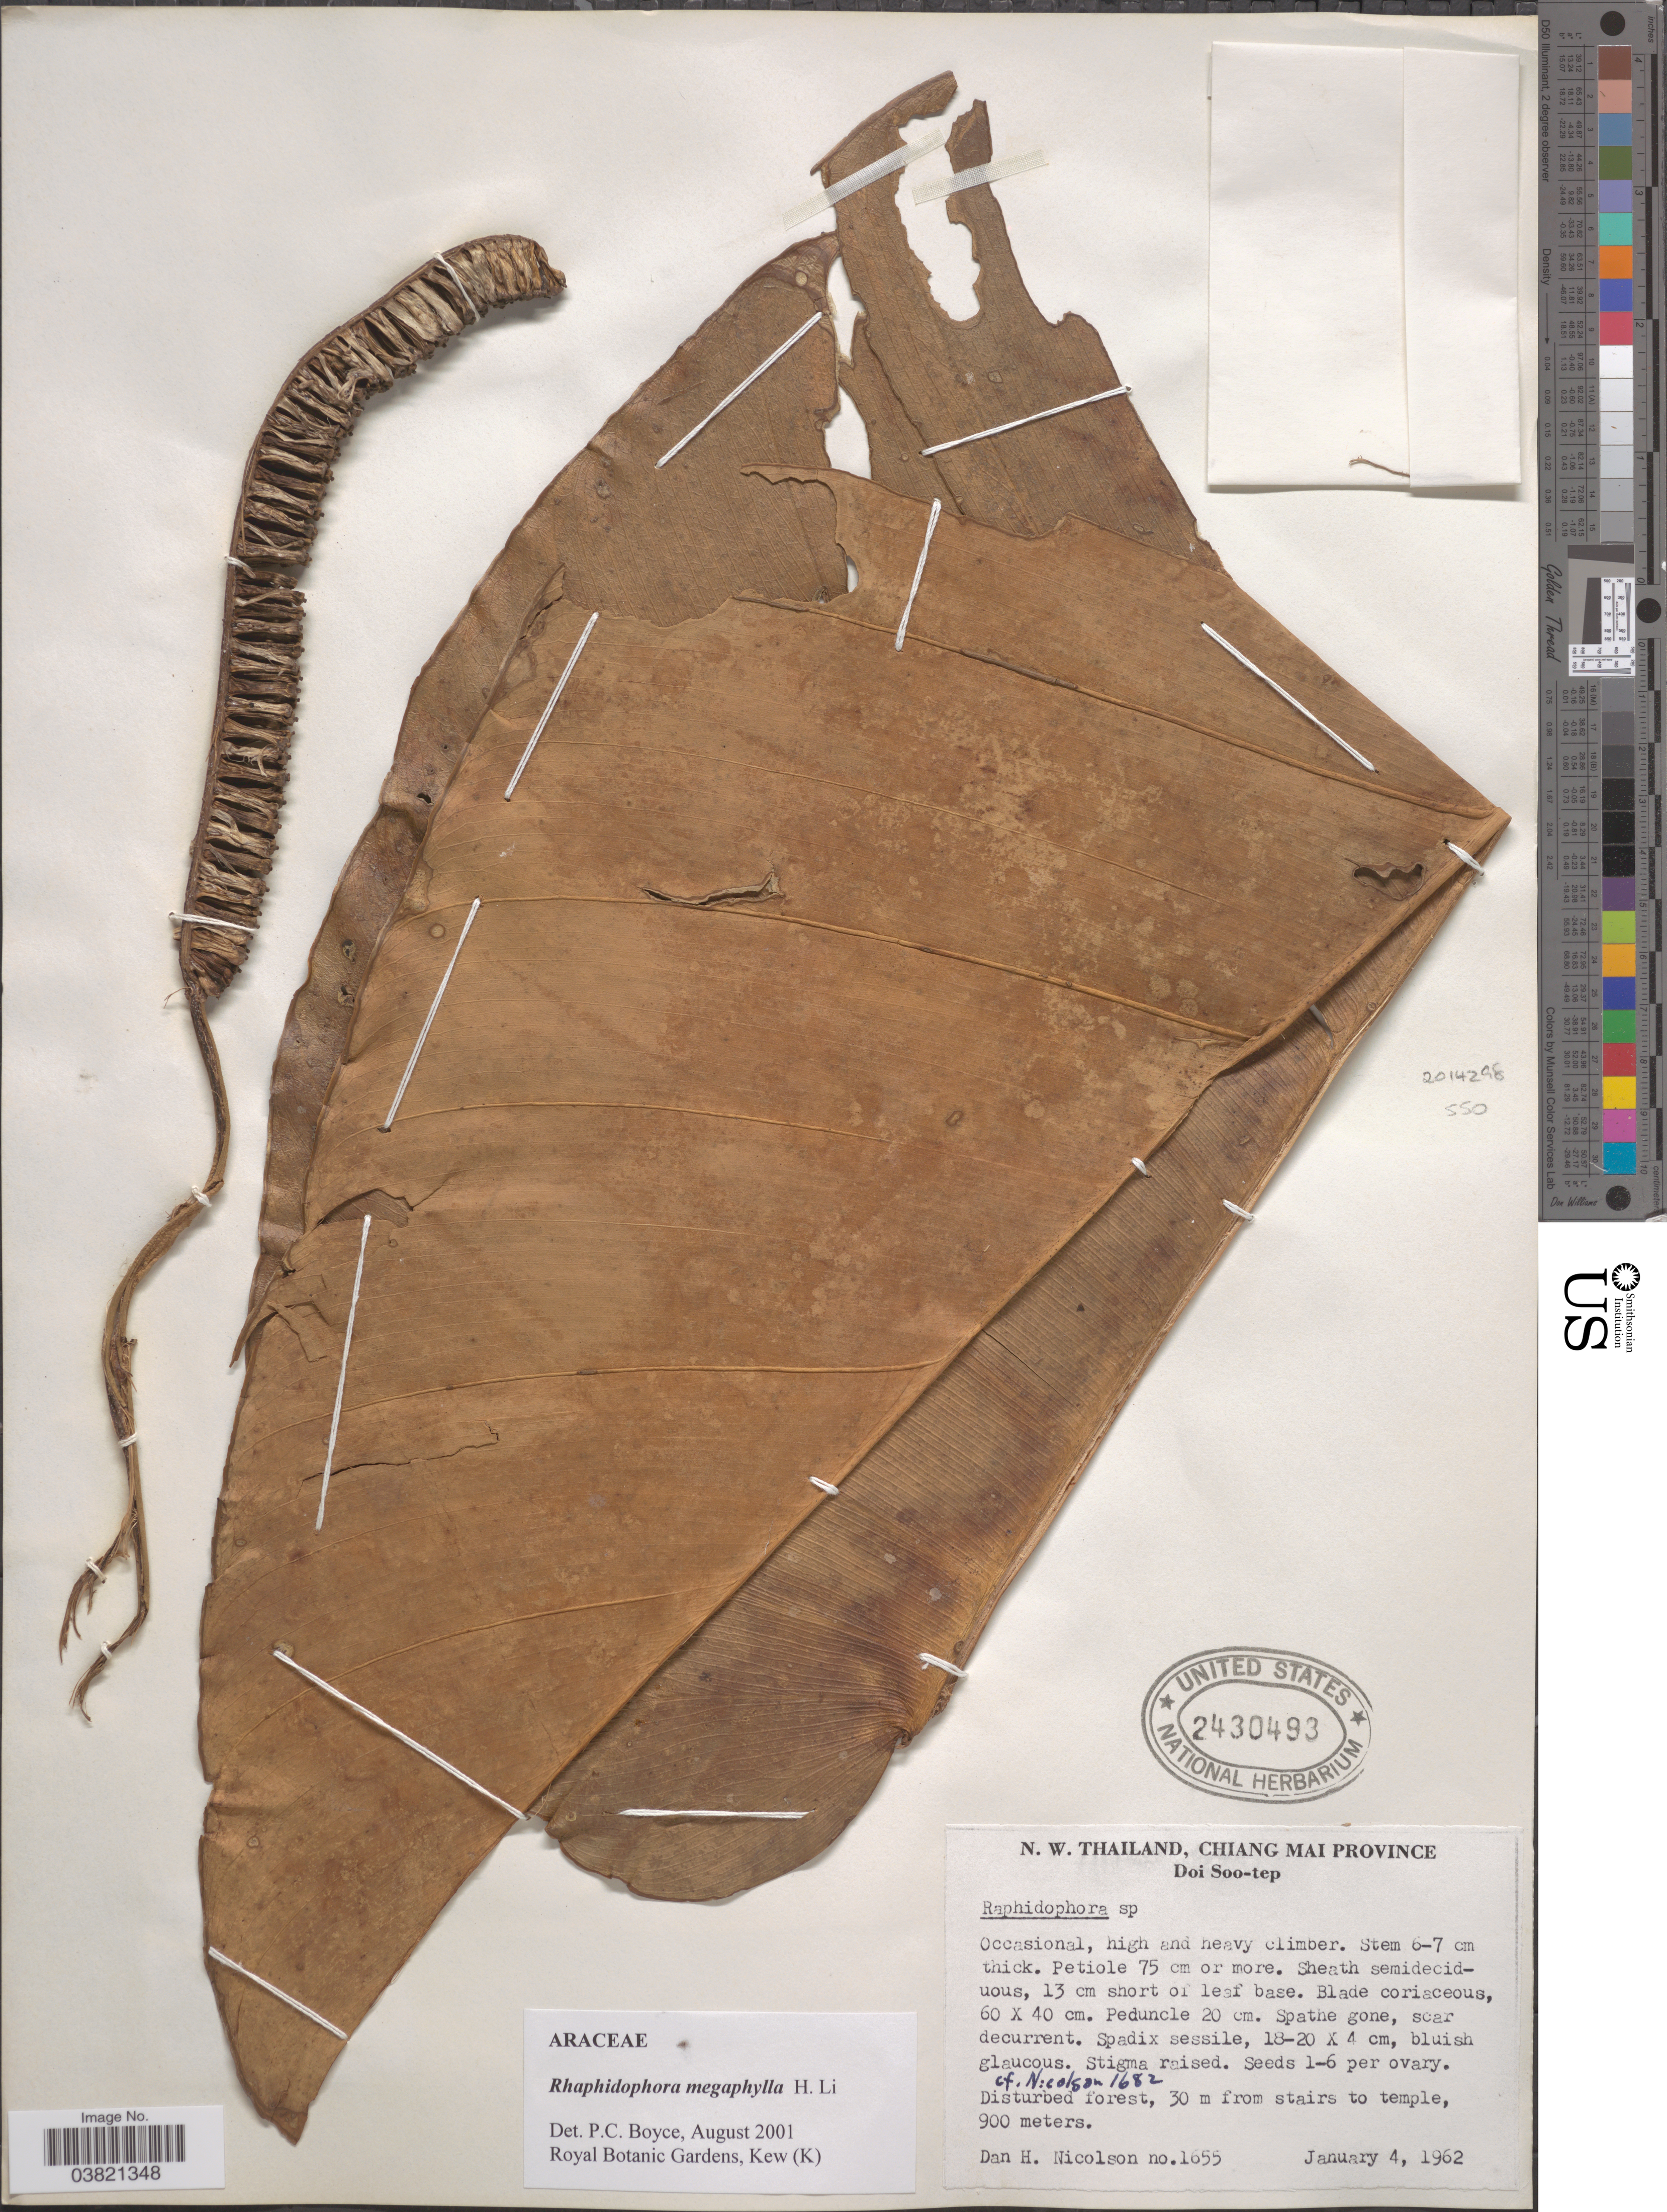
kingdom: Plantae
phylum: Tracheophyta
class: Liliopsida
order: Alismatales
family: Araceae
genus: Rhaphidophora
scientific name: Rhaphidophora megaphylla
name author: H. Li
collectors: D. H. Nicolson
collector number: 1655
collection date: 1962-01-04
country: Thailand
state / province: Chiang Mai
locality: N. W. Thailand. Doi Soo-tep. 30 m from stairs to temple.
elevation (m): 900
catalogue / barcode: US 2430493